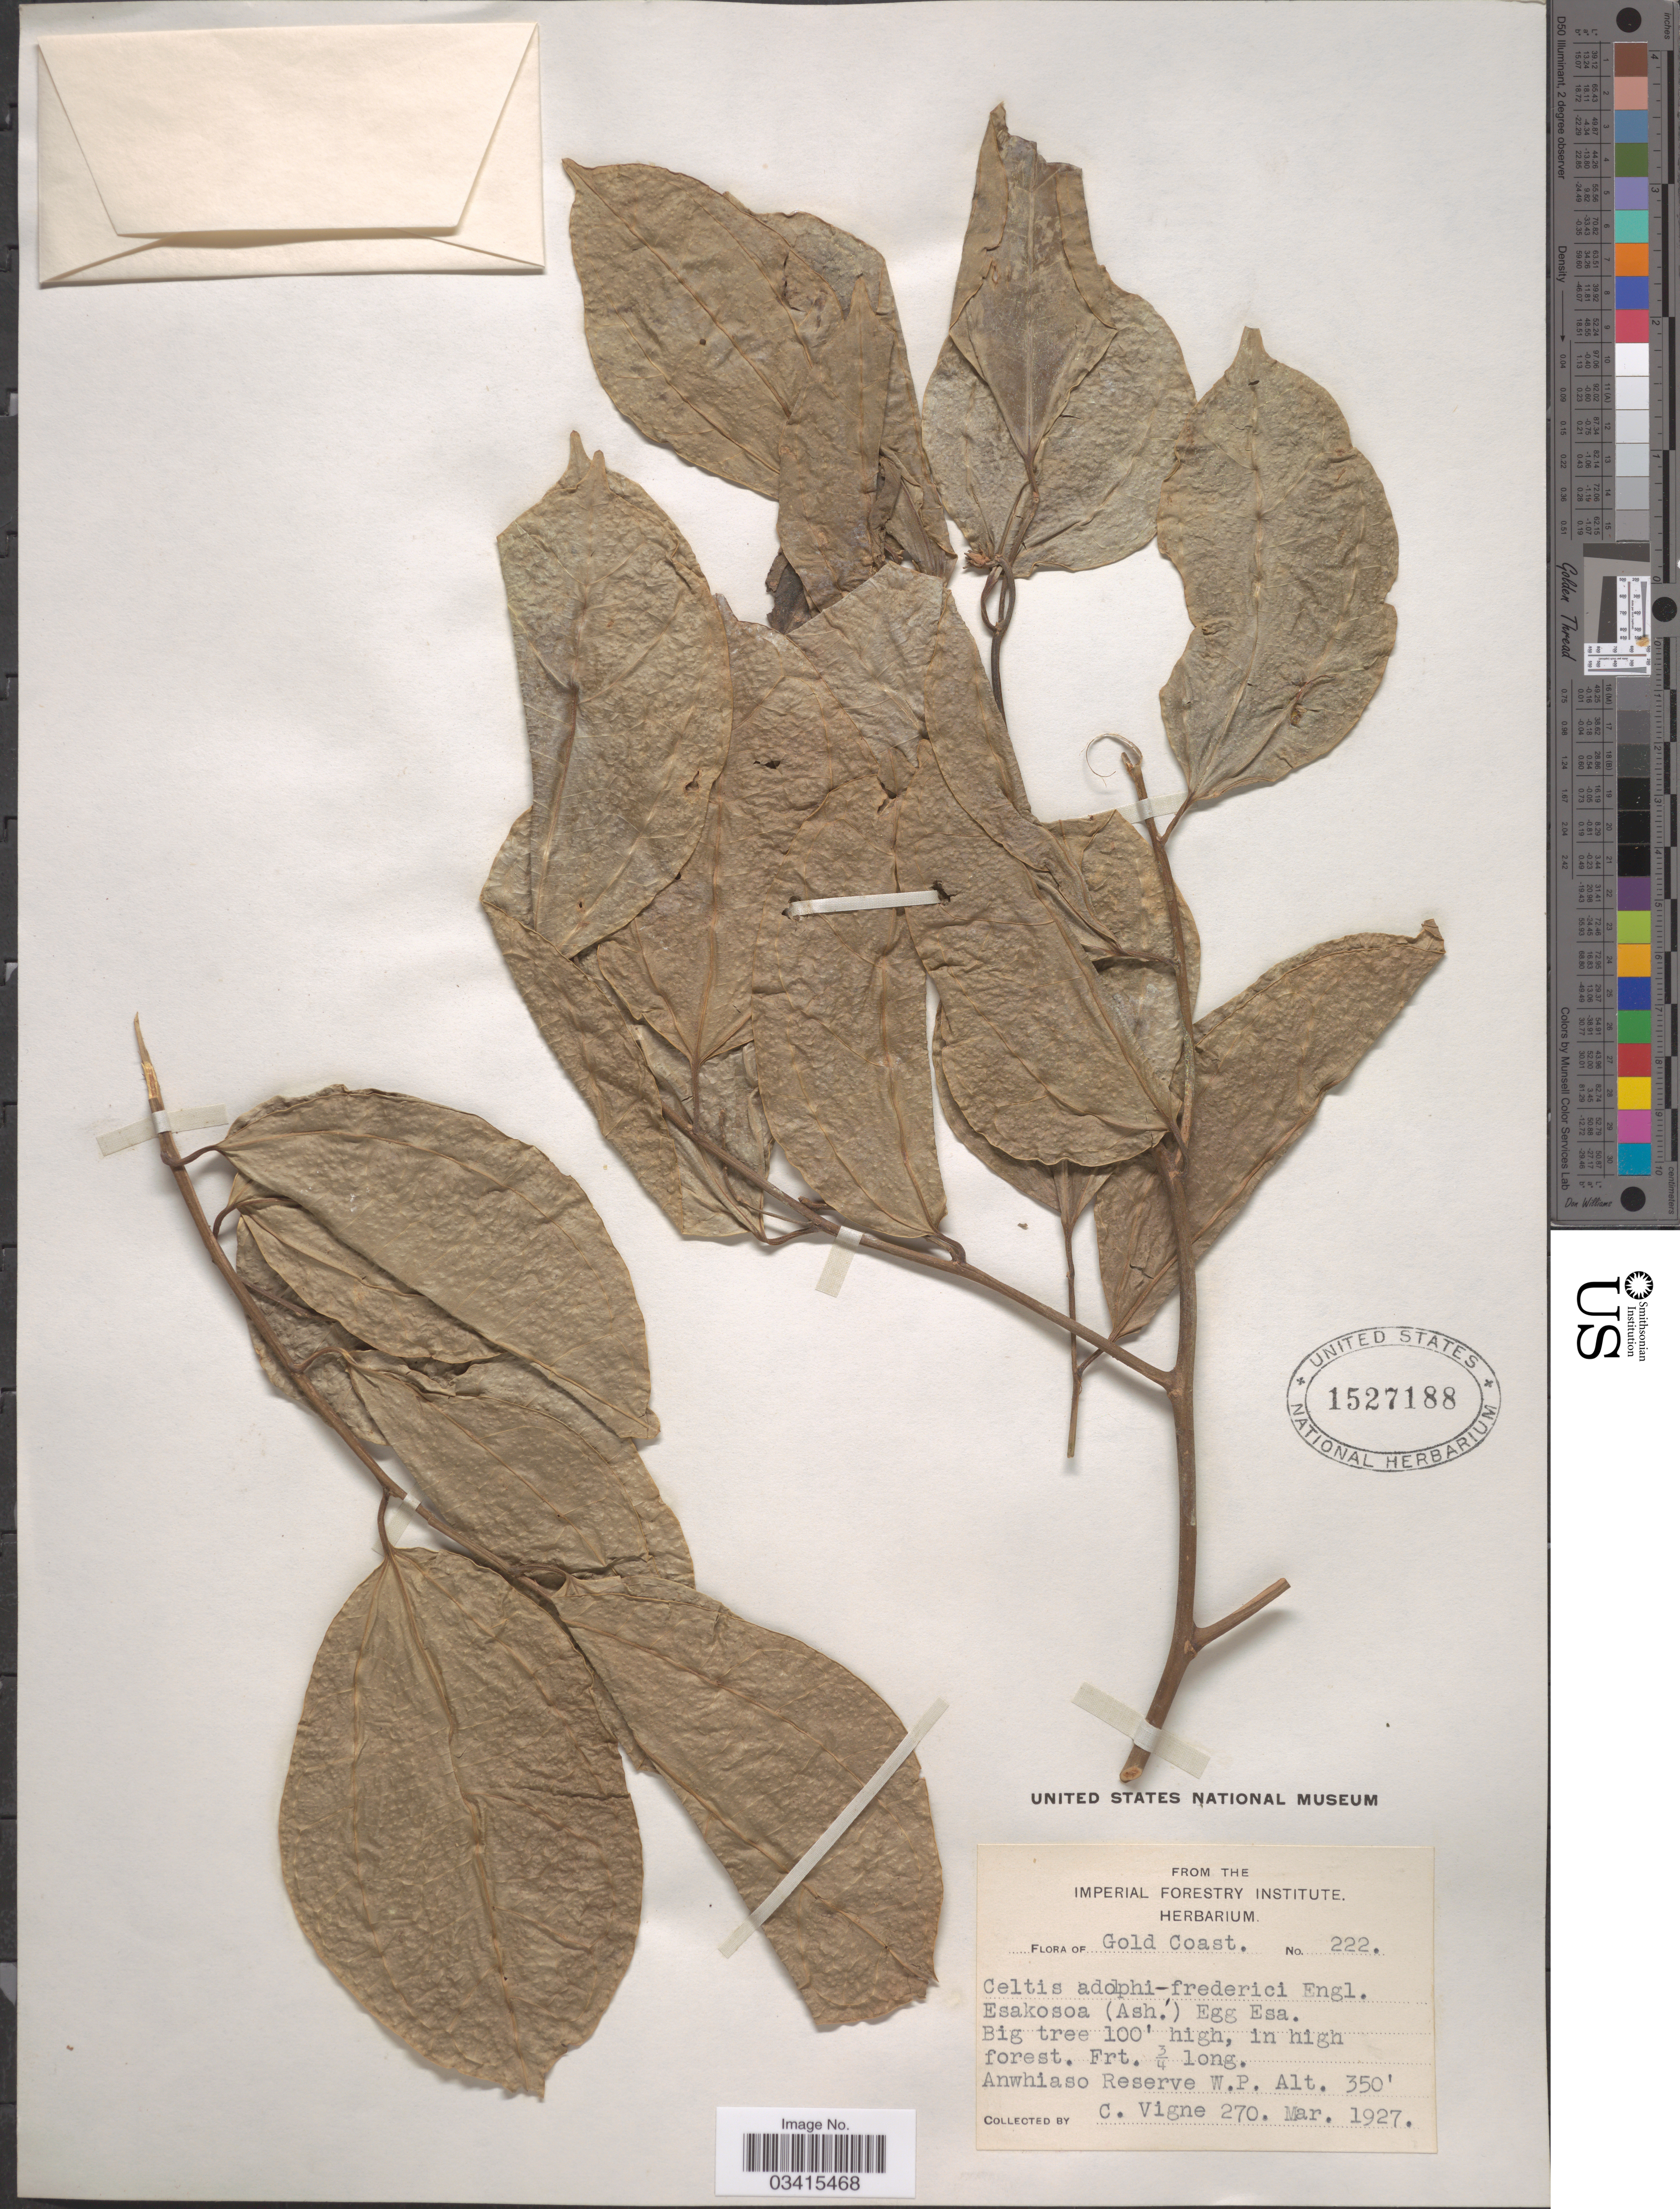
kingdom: Plantae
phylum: Tracheophyta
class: Magnoliopsida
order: Rosales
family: Cannabaceae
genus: Celtis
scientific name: Celtis adolfi-friderici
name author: Engl.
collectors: C. Vigne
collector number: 270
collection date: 1927-03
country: Ghana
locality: Gold Coast. Anwhiaso Reserve W.P.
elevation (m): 107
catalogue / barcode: US 1527188